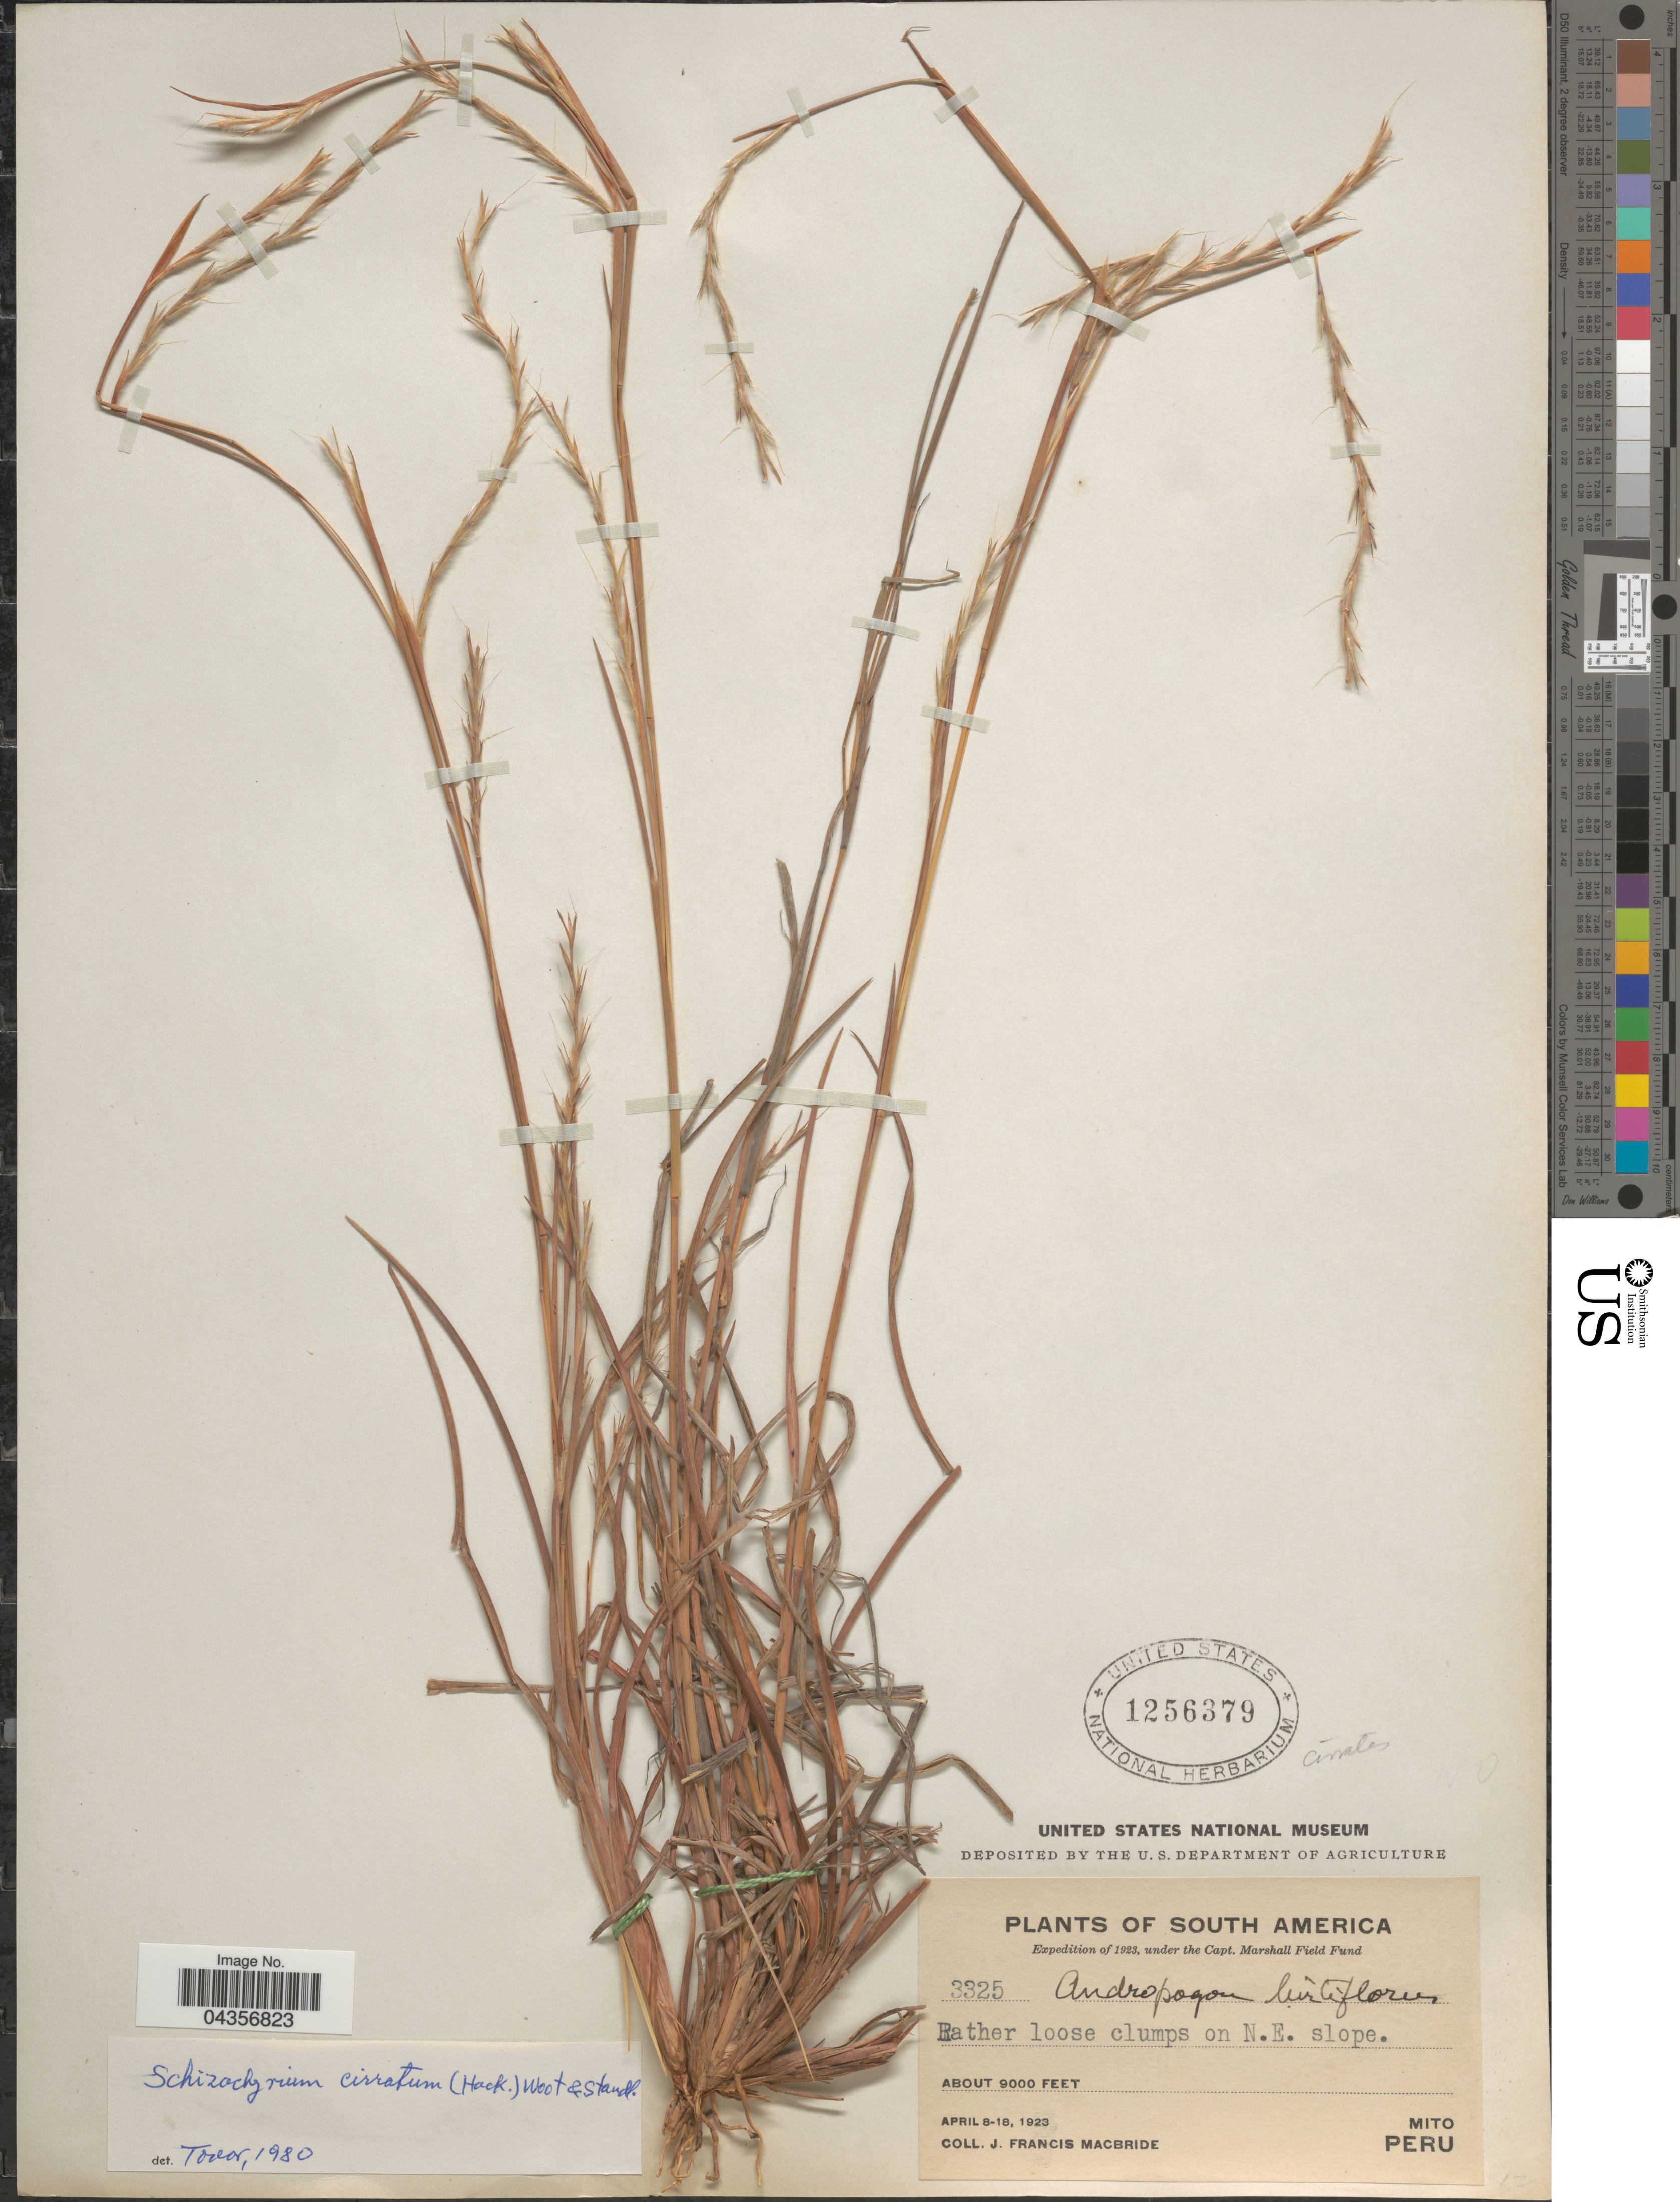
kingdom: Plantae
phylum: Tracheophyta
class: Liliopsida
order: Poales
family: Poaceae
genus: Schizachyrium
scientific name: Schizachyrium sanguineum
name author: (Retz.) Alston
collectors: J. F. Macbride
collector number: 3325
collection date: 1923-04-08/1923-04-18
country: Peru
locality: Expedition of 1922. On N.E. slope. Mito.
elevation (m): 2743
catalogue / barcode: US 1256379